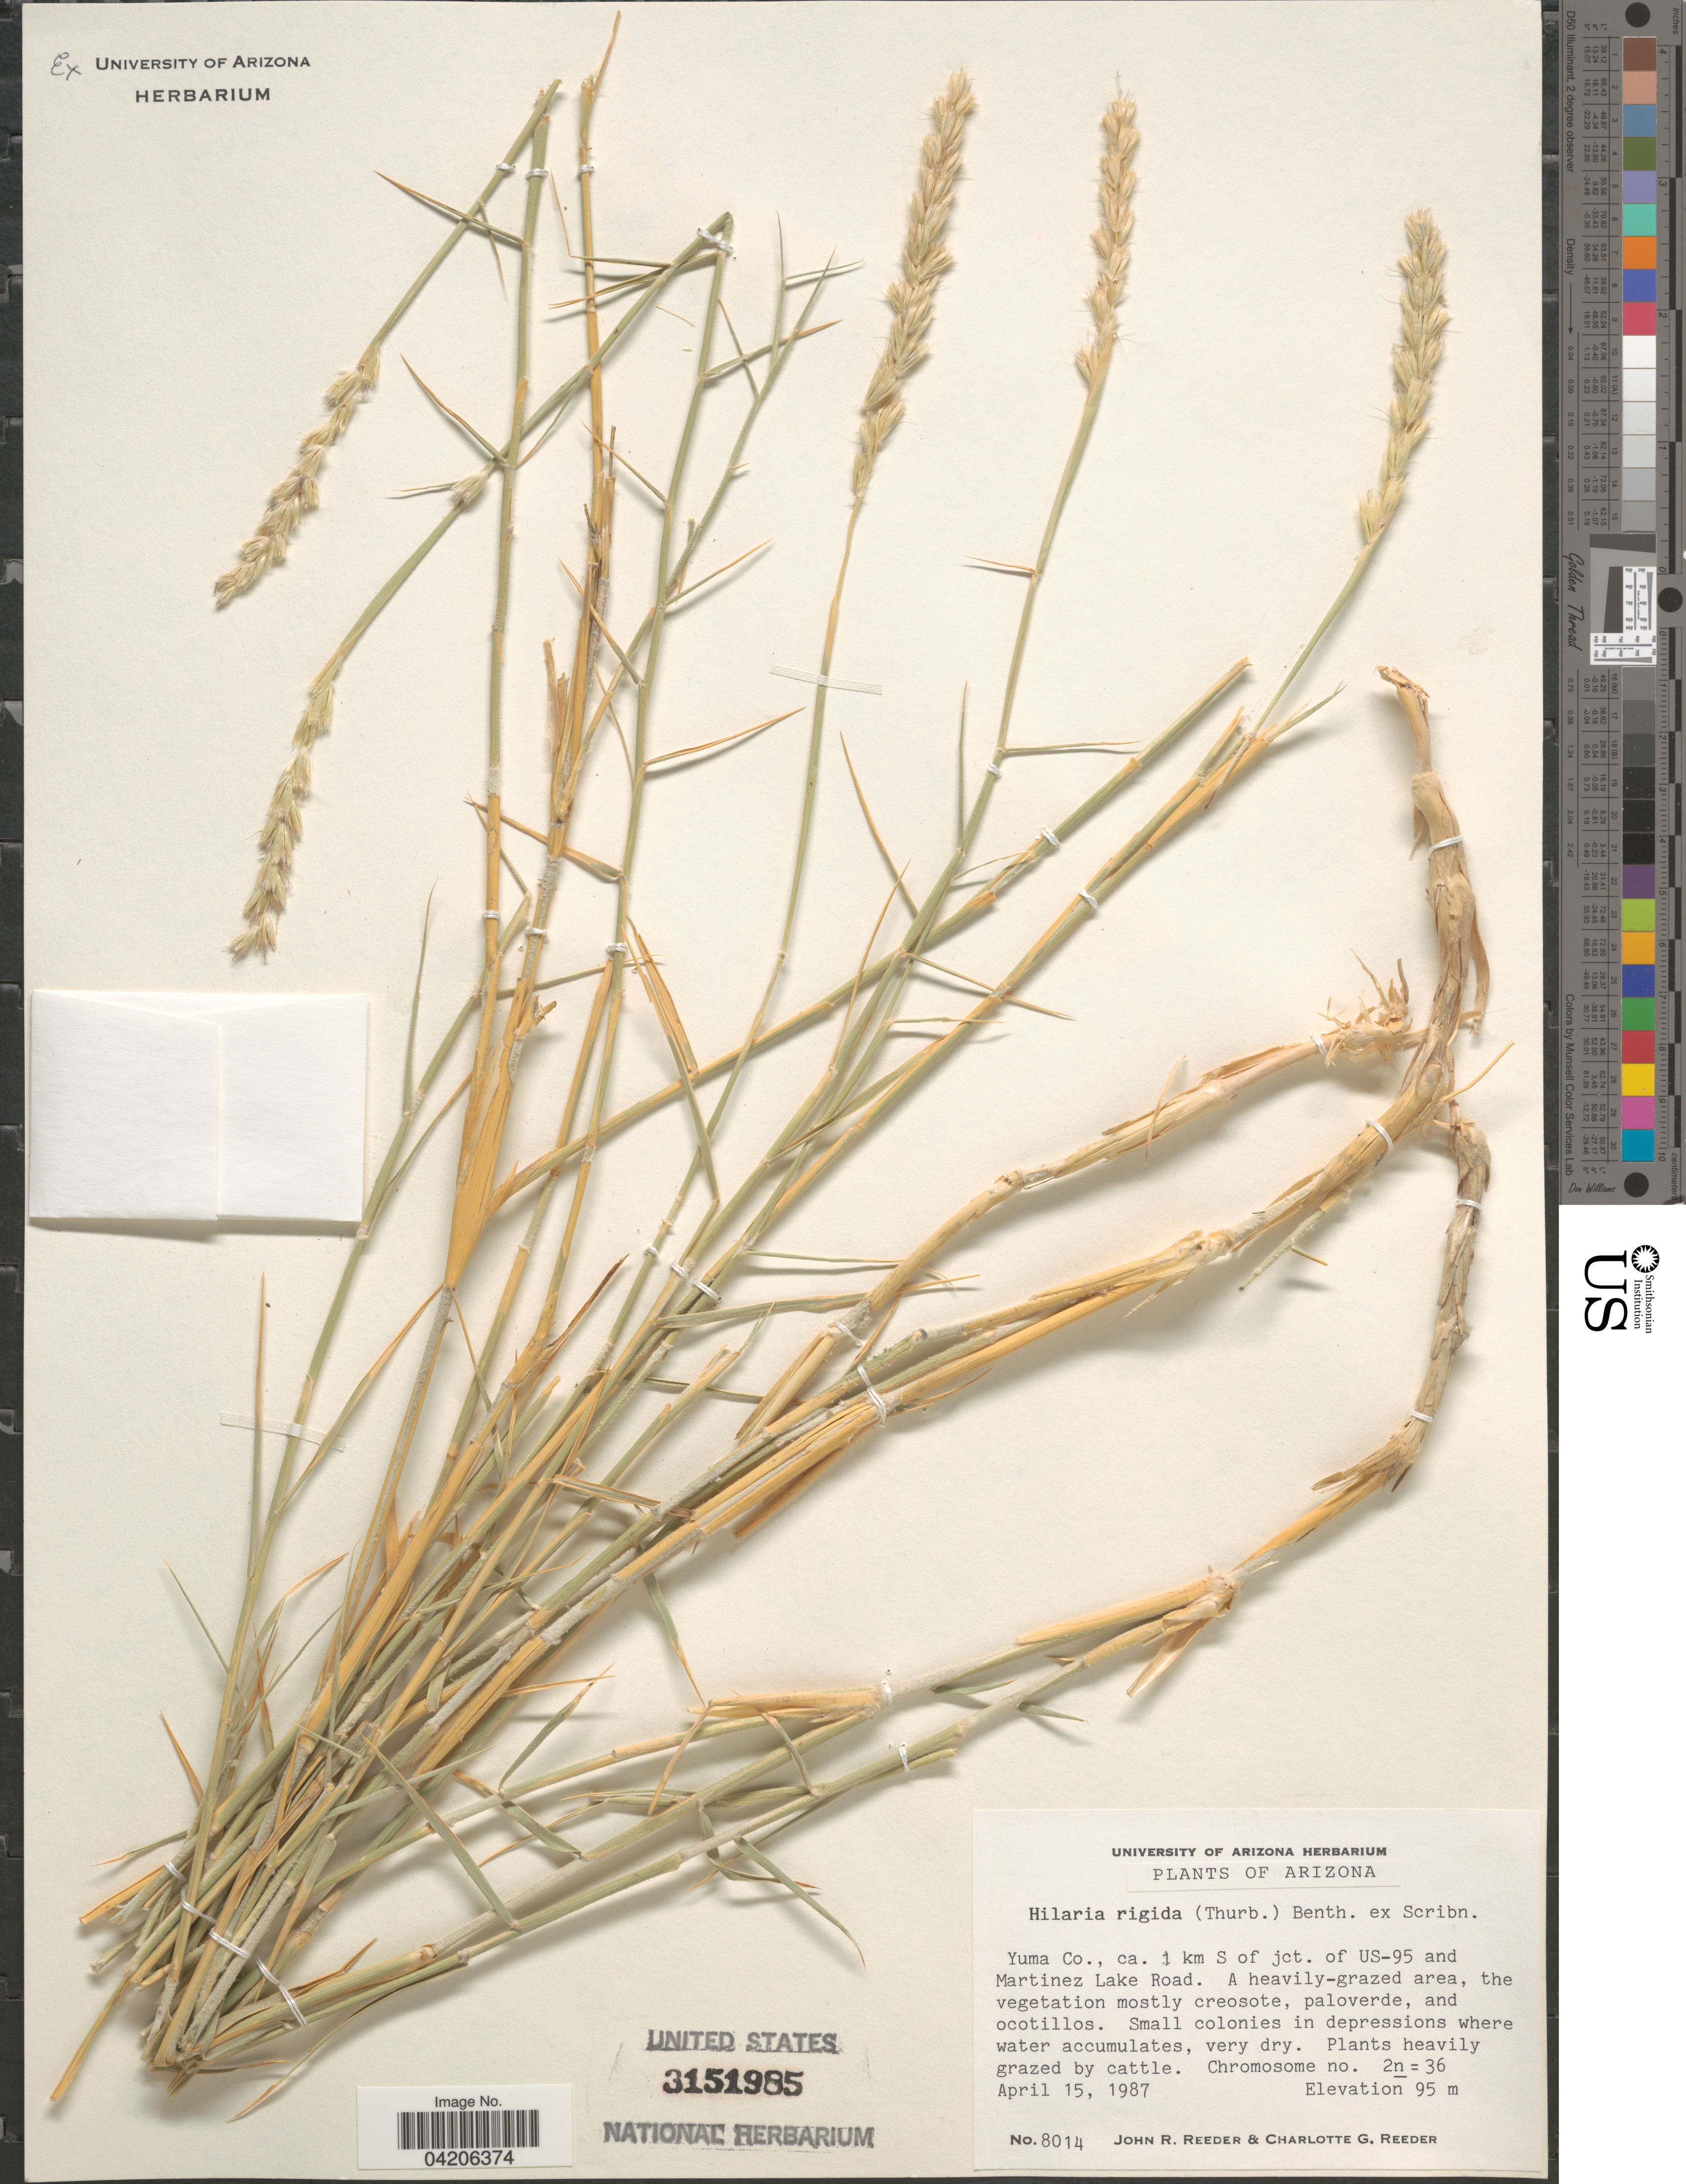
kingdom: Plantae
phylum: Tracheophyta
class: Liliopsida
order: Poales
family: Poaceae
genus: Hilaria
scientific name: Hilaria rigida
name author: (Thurb.) Benth. ex Scribn.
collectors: J. R. Reeder & C. G. Reeder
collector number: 8014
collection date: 1987-04-15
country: United States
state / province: Arizona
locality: Yuma Co., ca. 1 km S of jct. of US-95 and Martinez Lake Road.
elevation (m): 95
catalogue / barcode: US 3151985